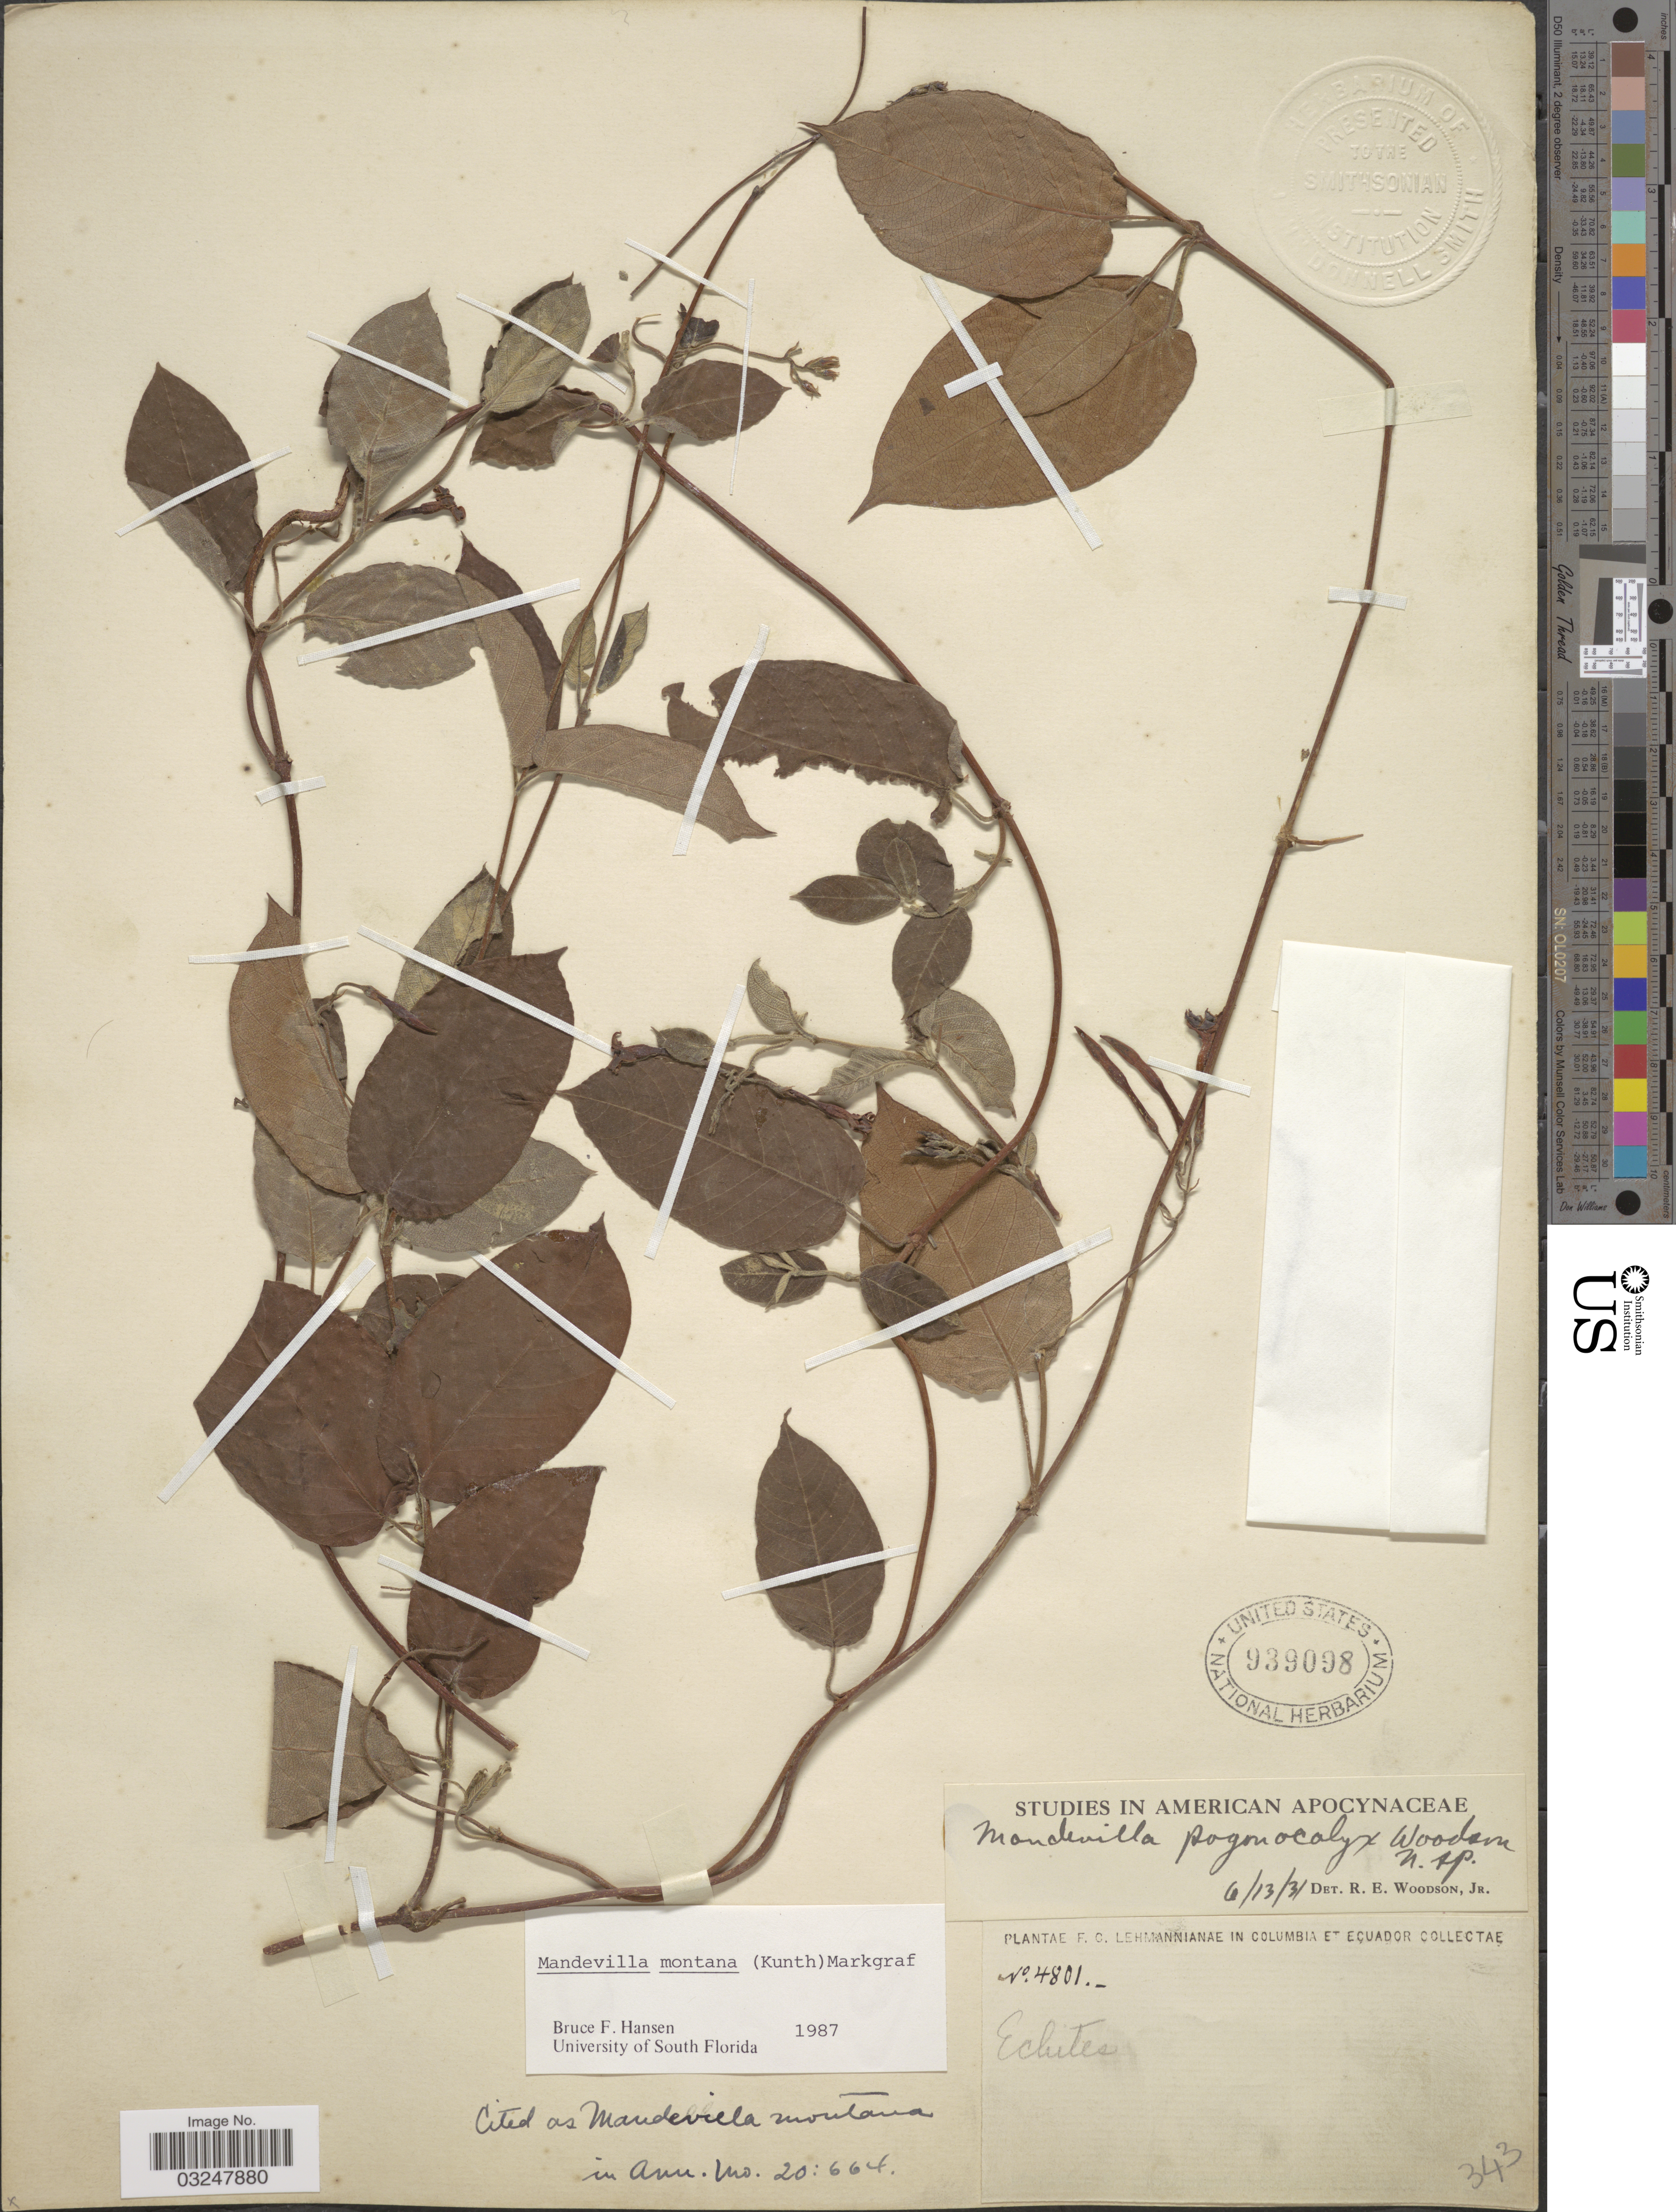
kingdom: Plantae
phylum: Tracheophyta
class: Magnoliopsida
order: Gentianales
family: Apocynaceae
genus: Mandevilla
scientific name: Mandevilla montana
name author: (Kunth) Markgr.-Dann.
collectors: F. C. Lehmann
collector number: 4801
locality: Columbia et Ecuador.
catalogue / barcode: US 939098